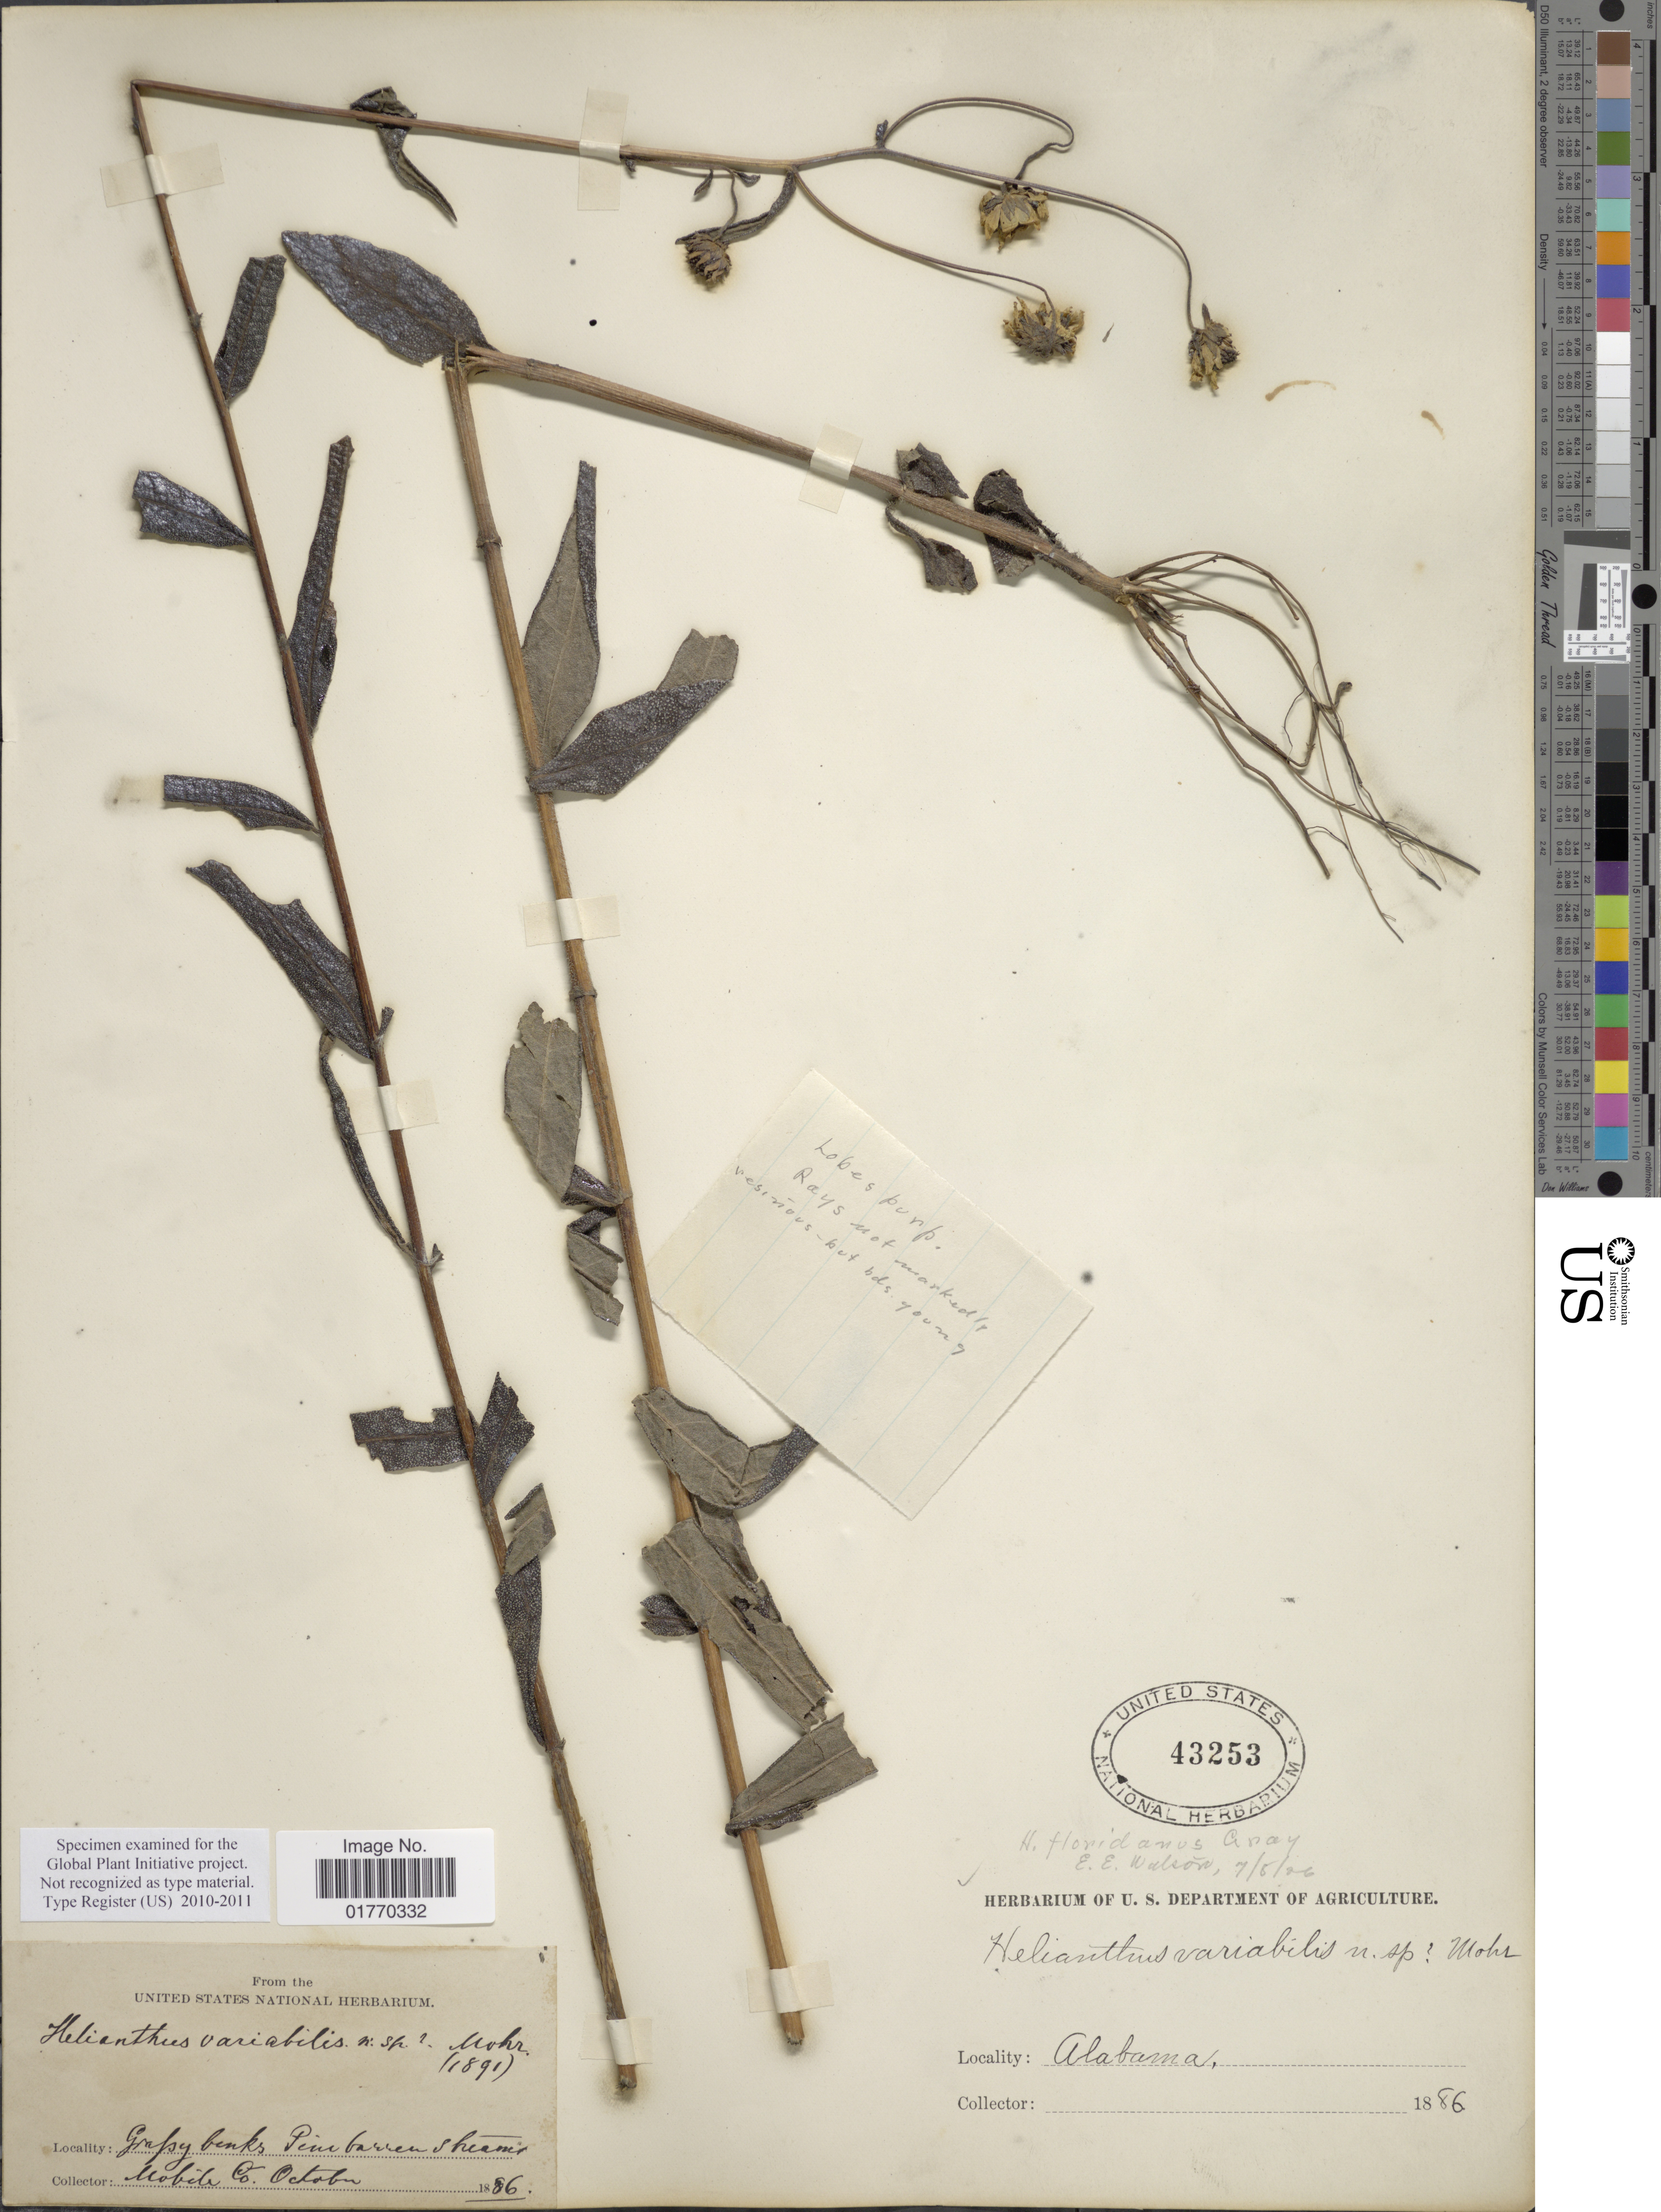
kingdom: Plantae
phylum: Tracheophyta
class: Magnoliopsida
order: Asterales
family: Asteraceae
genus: Helianthus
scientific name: Helianthus floridanus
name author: A. Gray ex Chapm.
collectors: ex herb. United States National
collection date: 1886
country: United States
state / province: Alabama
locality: Grassy banl Peni barren stream, Mobile Co. Octobu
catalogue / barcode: US 43253